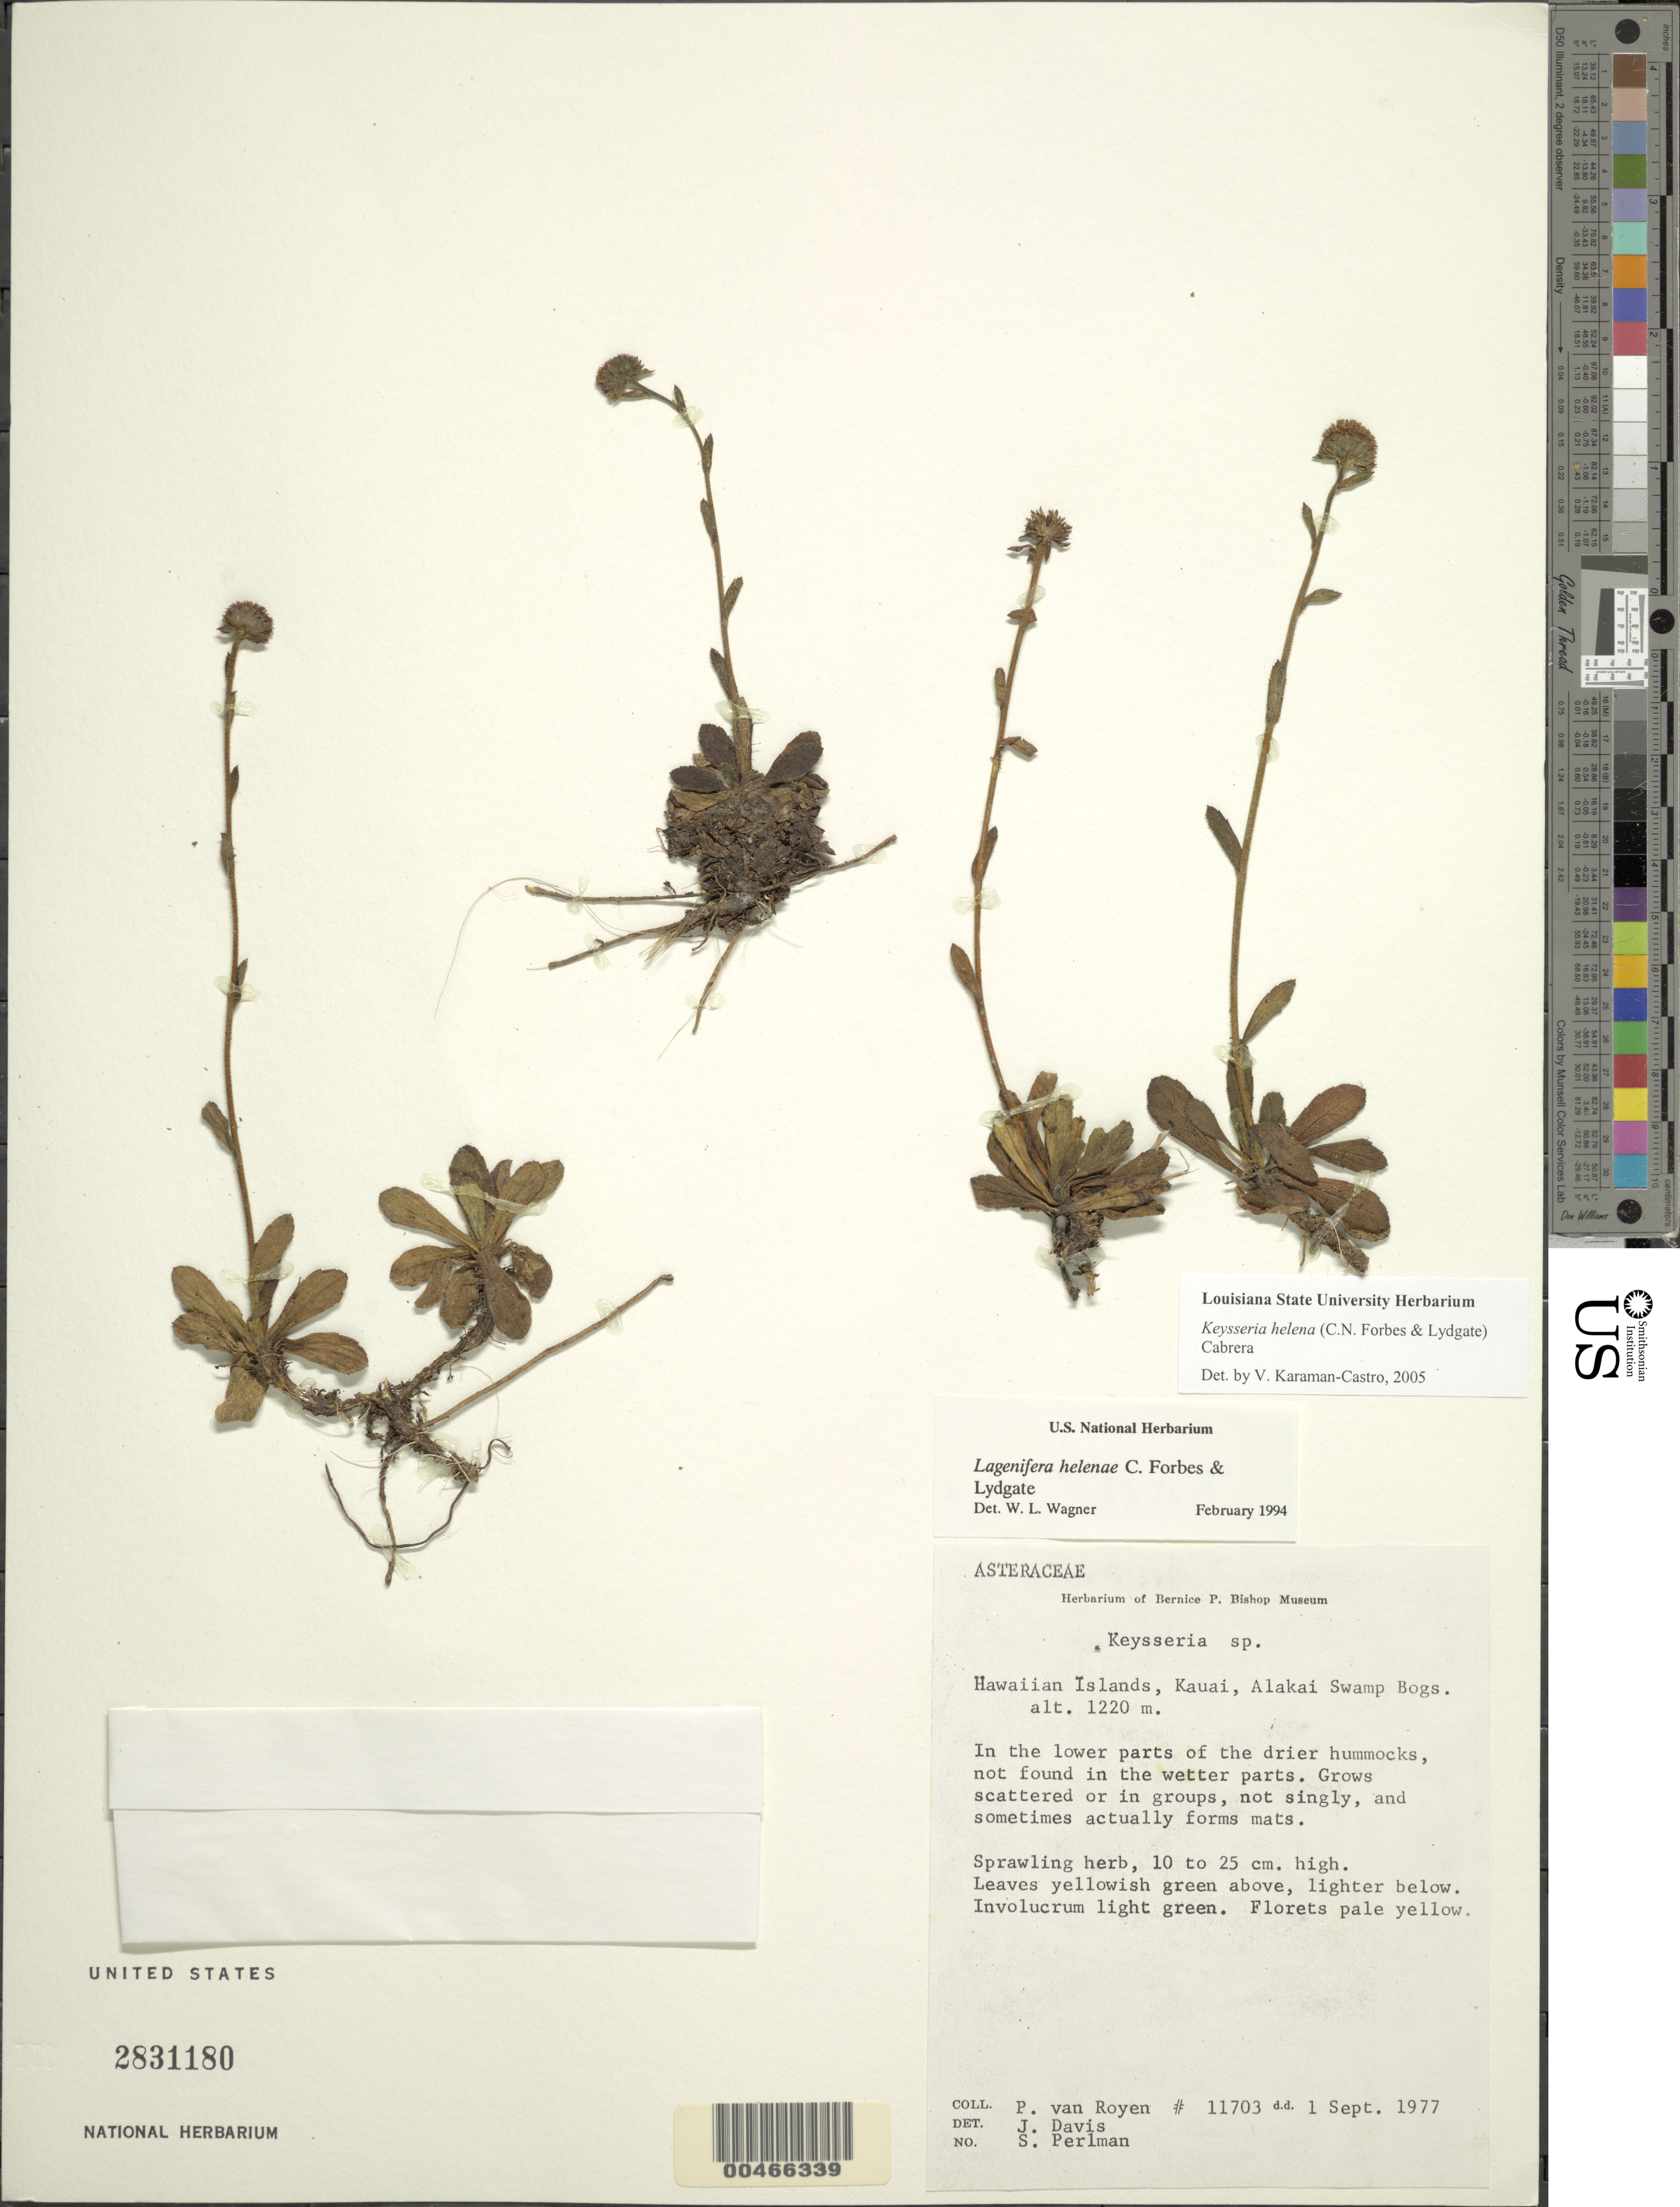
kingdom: Plantae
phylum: Tracheophyta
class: Magnoliopsida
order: Asterales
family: Asteraceae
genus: Keysseria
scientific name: Keysseria helena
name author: (C.N. Forbes & Lydgate) Cabrera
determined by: Karaman-Castro, V.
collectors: P. van Royen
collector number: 11703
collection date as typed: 1 Sep 1977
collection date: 1977-09-01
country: United States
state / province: Hawaii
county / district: Kauai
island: Kaua'i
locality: Alakai Swamp Bogs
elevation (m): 1220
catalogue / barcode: US 2831180